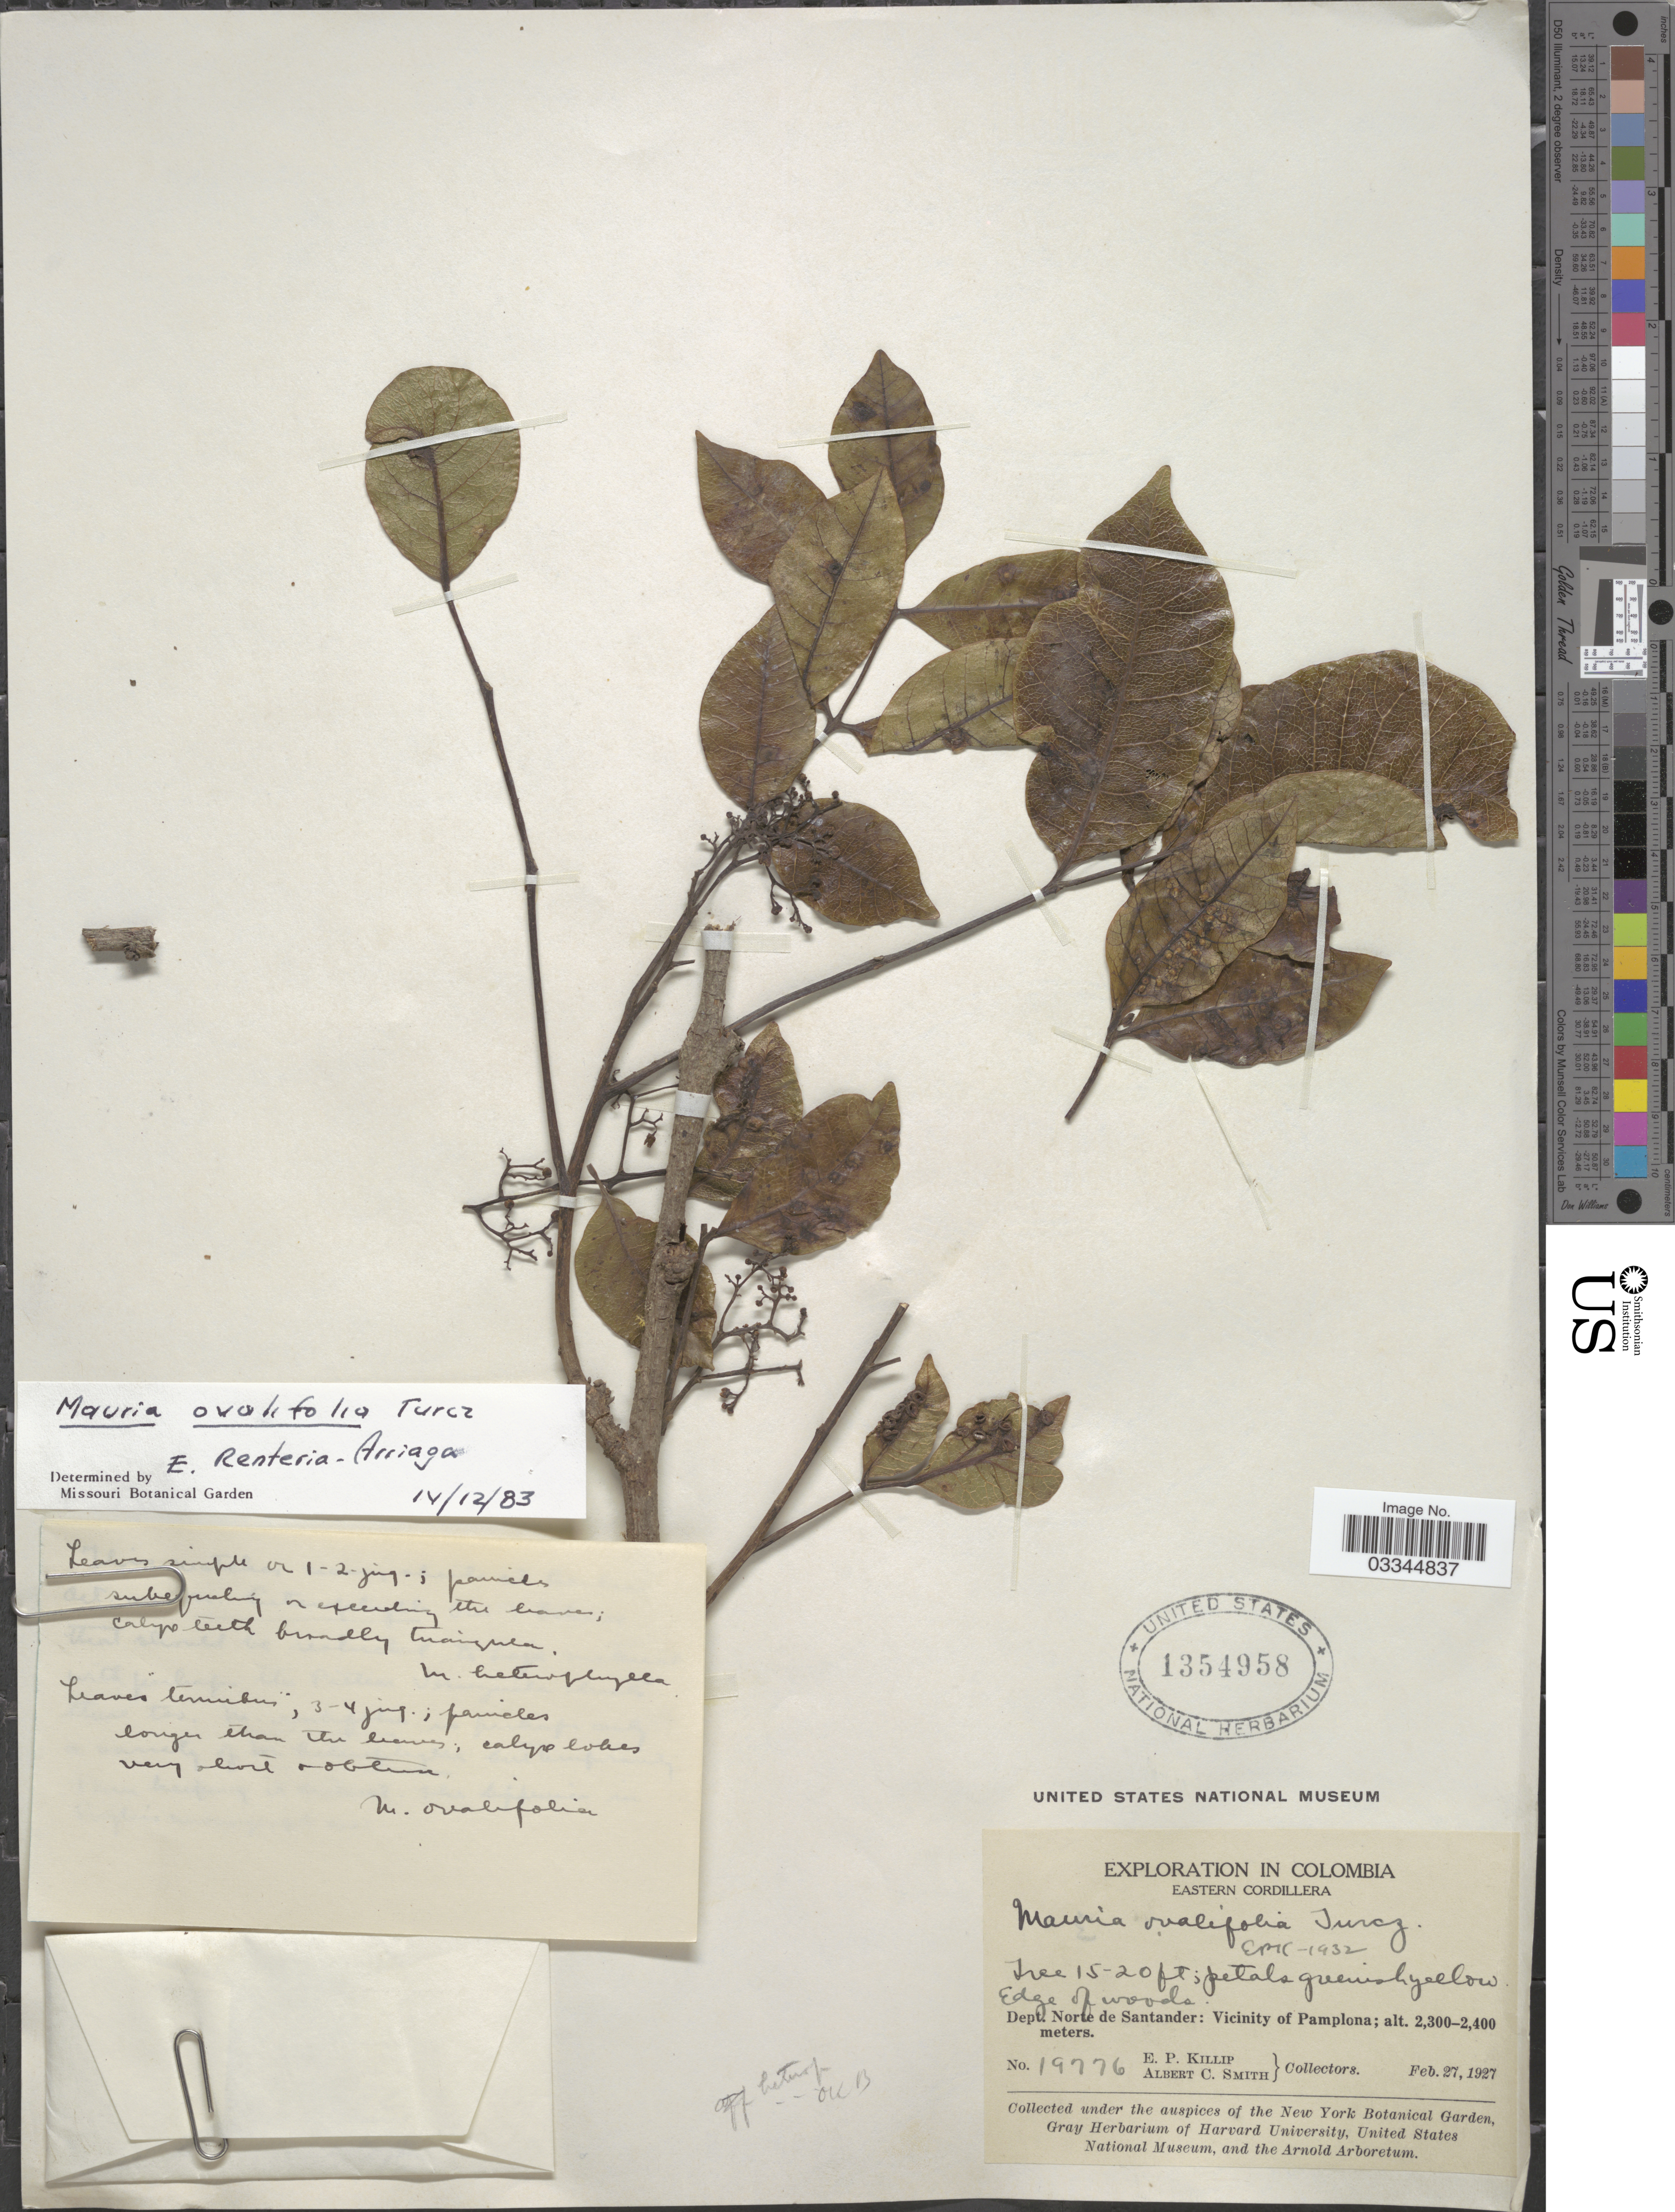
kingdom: Plantae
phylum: Tracheophyta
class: Magnoliopsida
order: Sapindales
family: Anacardiaceae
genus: Mauria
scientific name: Mauria ovalifolia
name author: Turcz.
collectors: E. P. Killip & A. C. Smith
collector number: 19776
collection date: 1927-02-27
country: Colombia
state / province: Norte de Santander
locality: Eastern Cordillera. Dept. Norte de Santander: Vicinity of Pamplona.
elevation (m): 2300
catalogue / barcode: US 1354958